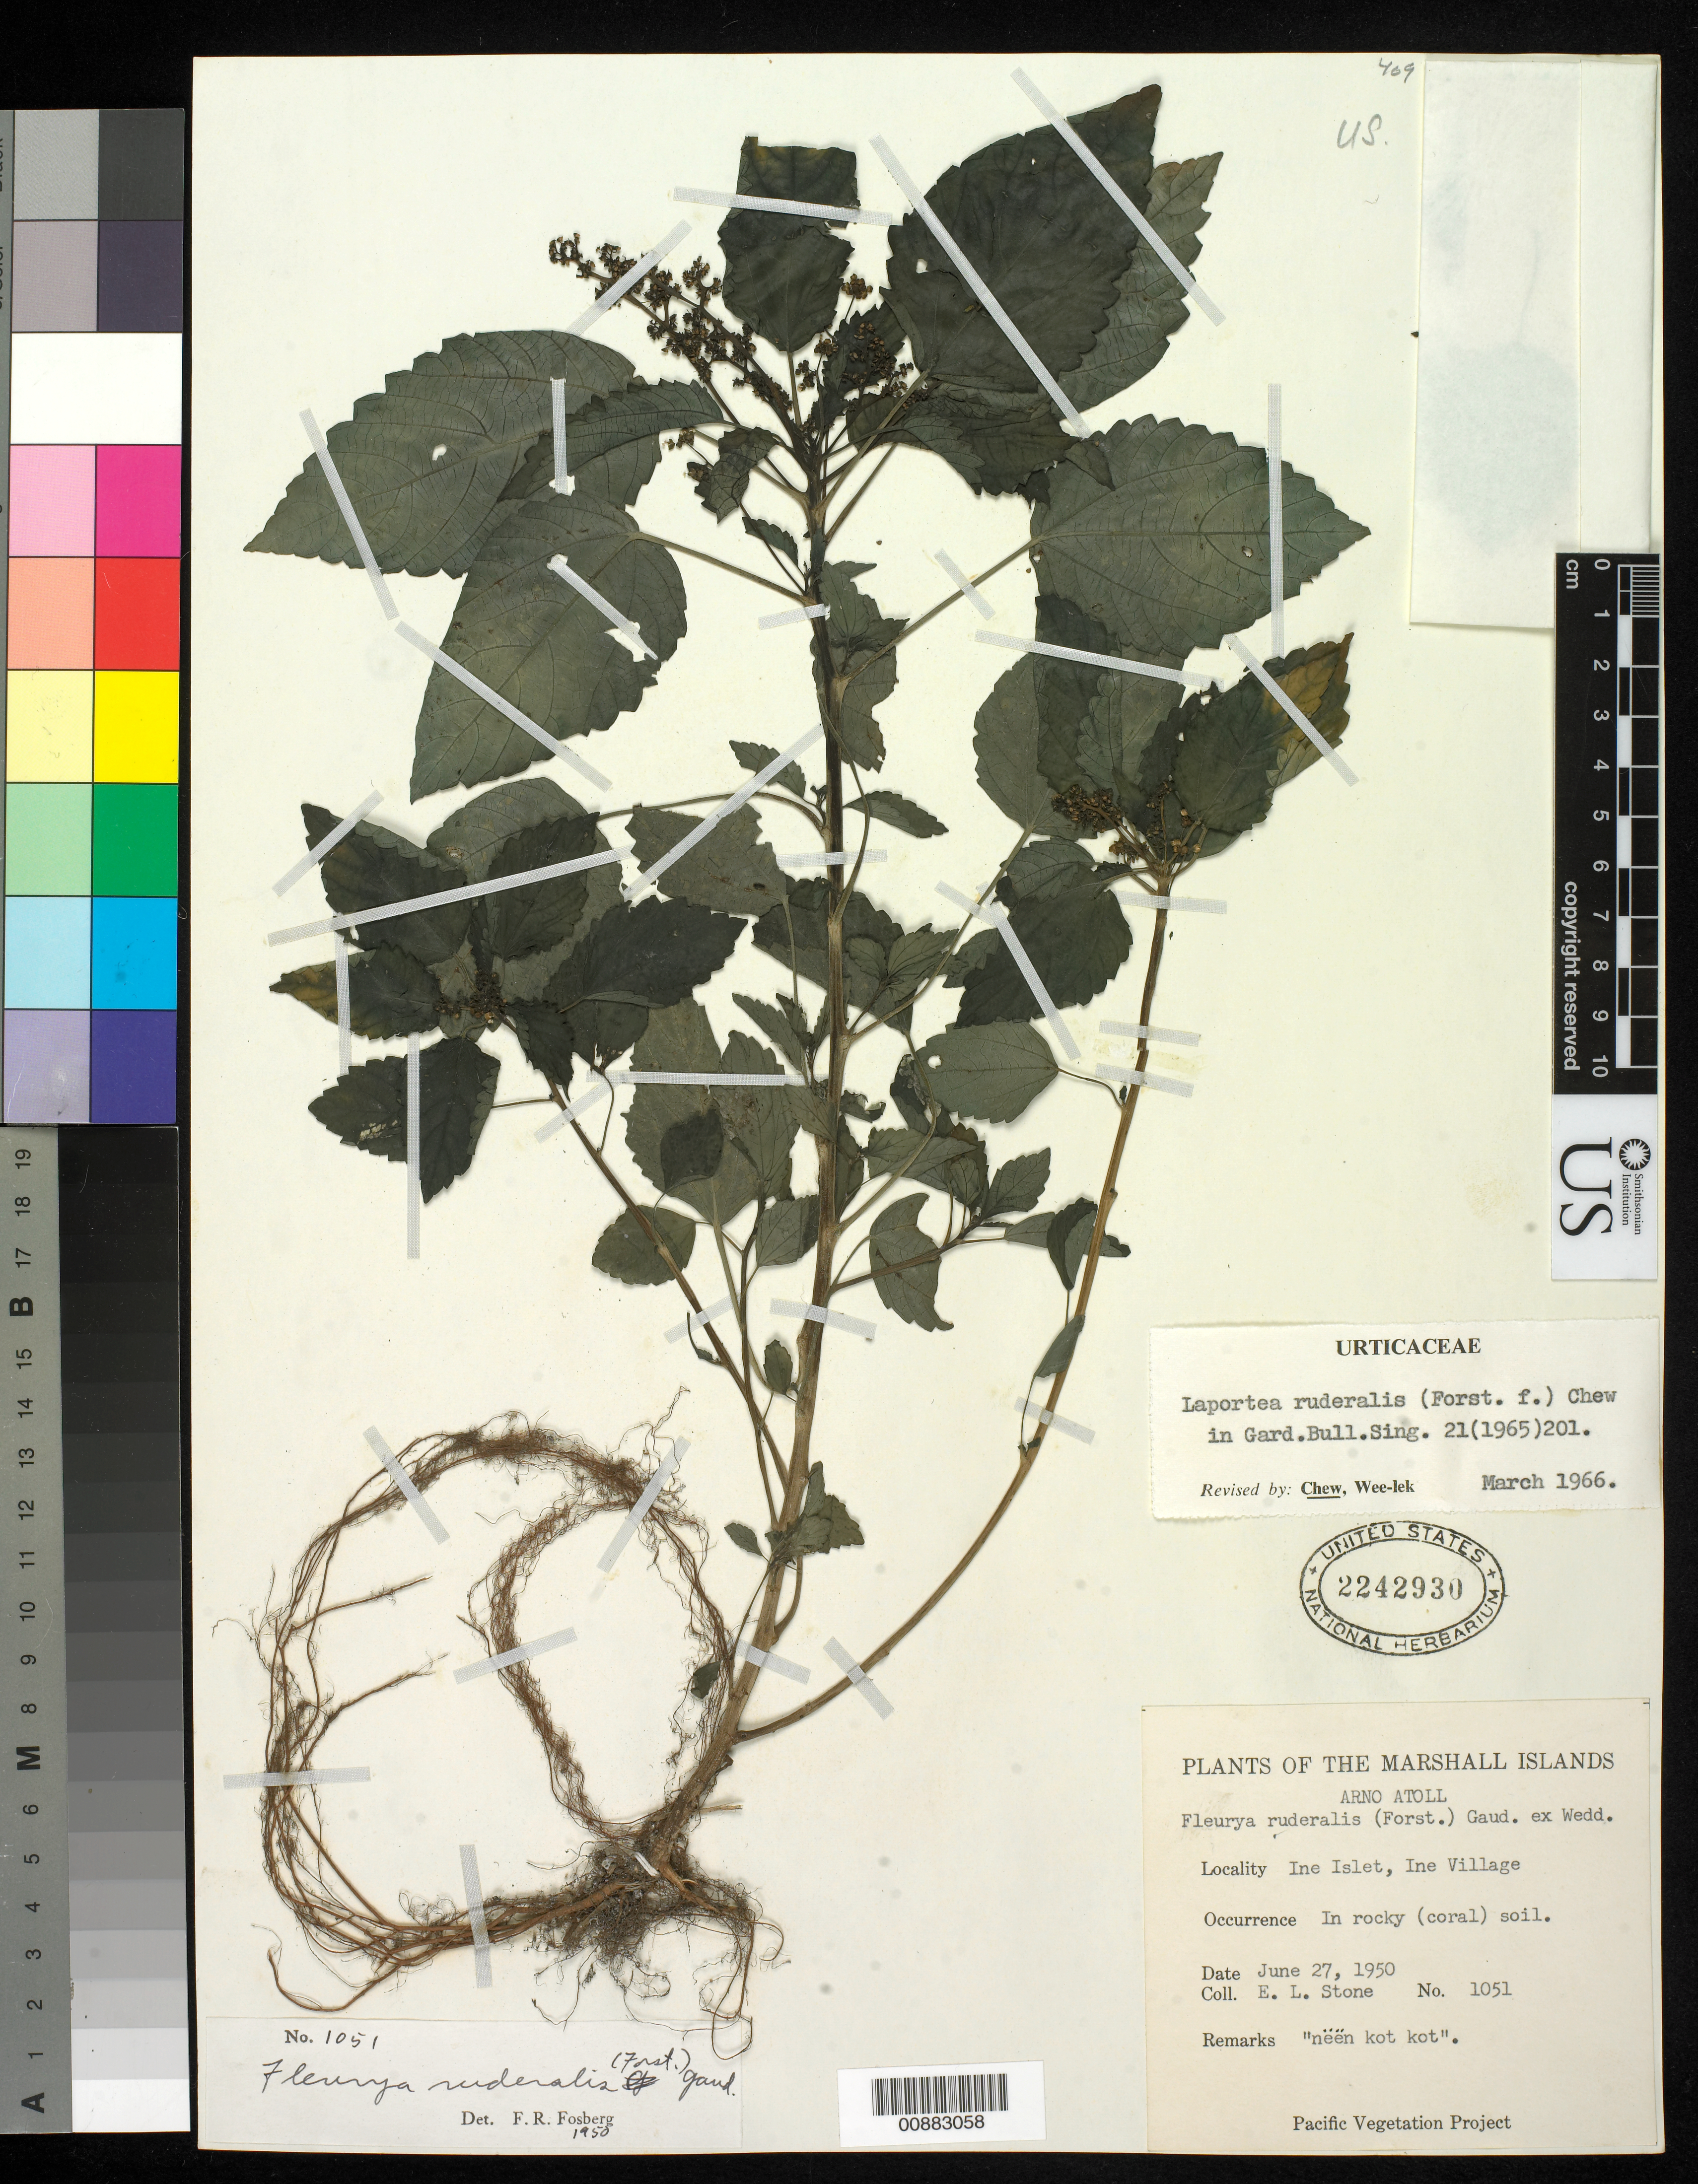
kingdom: Plantae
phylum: Tracheophyta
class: Magnoliopsida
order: Rosales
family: Urticaceae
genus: Laportea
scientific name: Laportea ruderalis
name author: (G. Forst.) Chew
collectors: E. L. Stone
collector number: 1051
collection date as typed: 27 Jun 1950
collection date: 1950-06-27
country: Marshall Islands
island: Arno Atoll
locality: Ine Islet, Ine Village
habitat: In rocky (coral) soil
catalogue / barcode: US 2242930